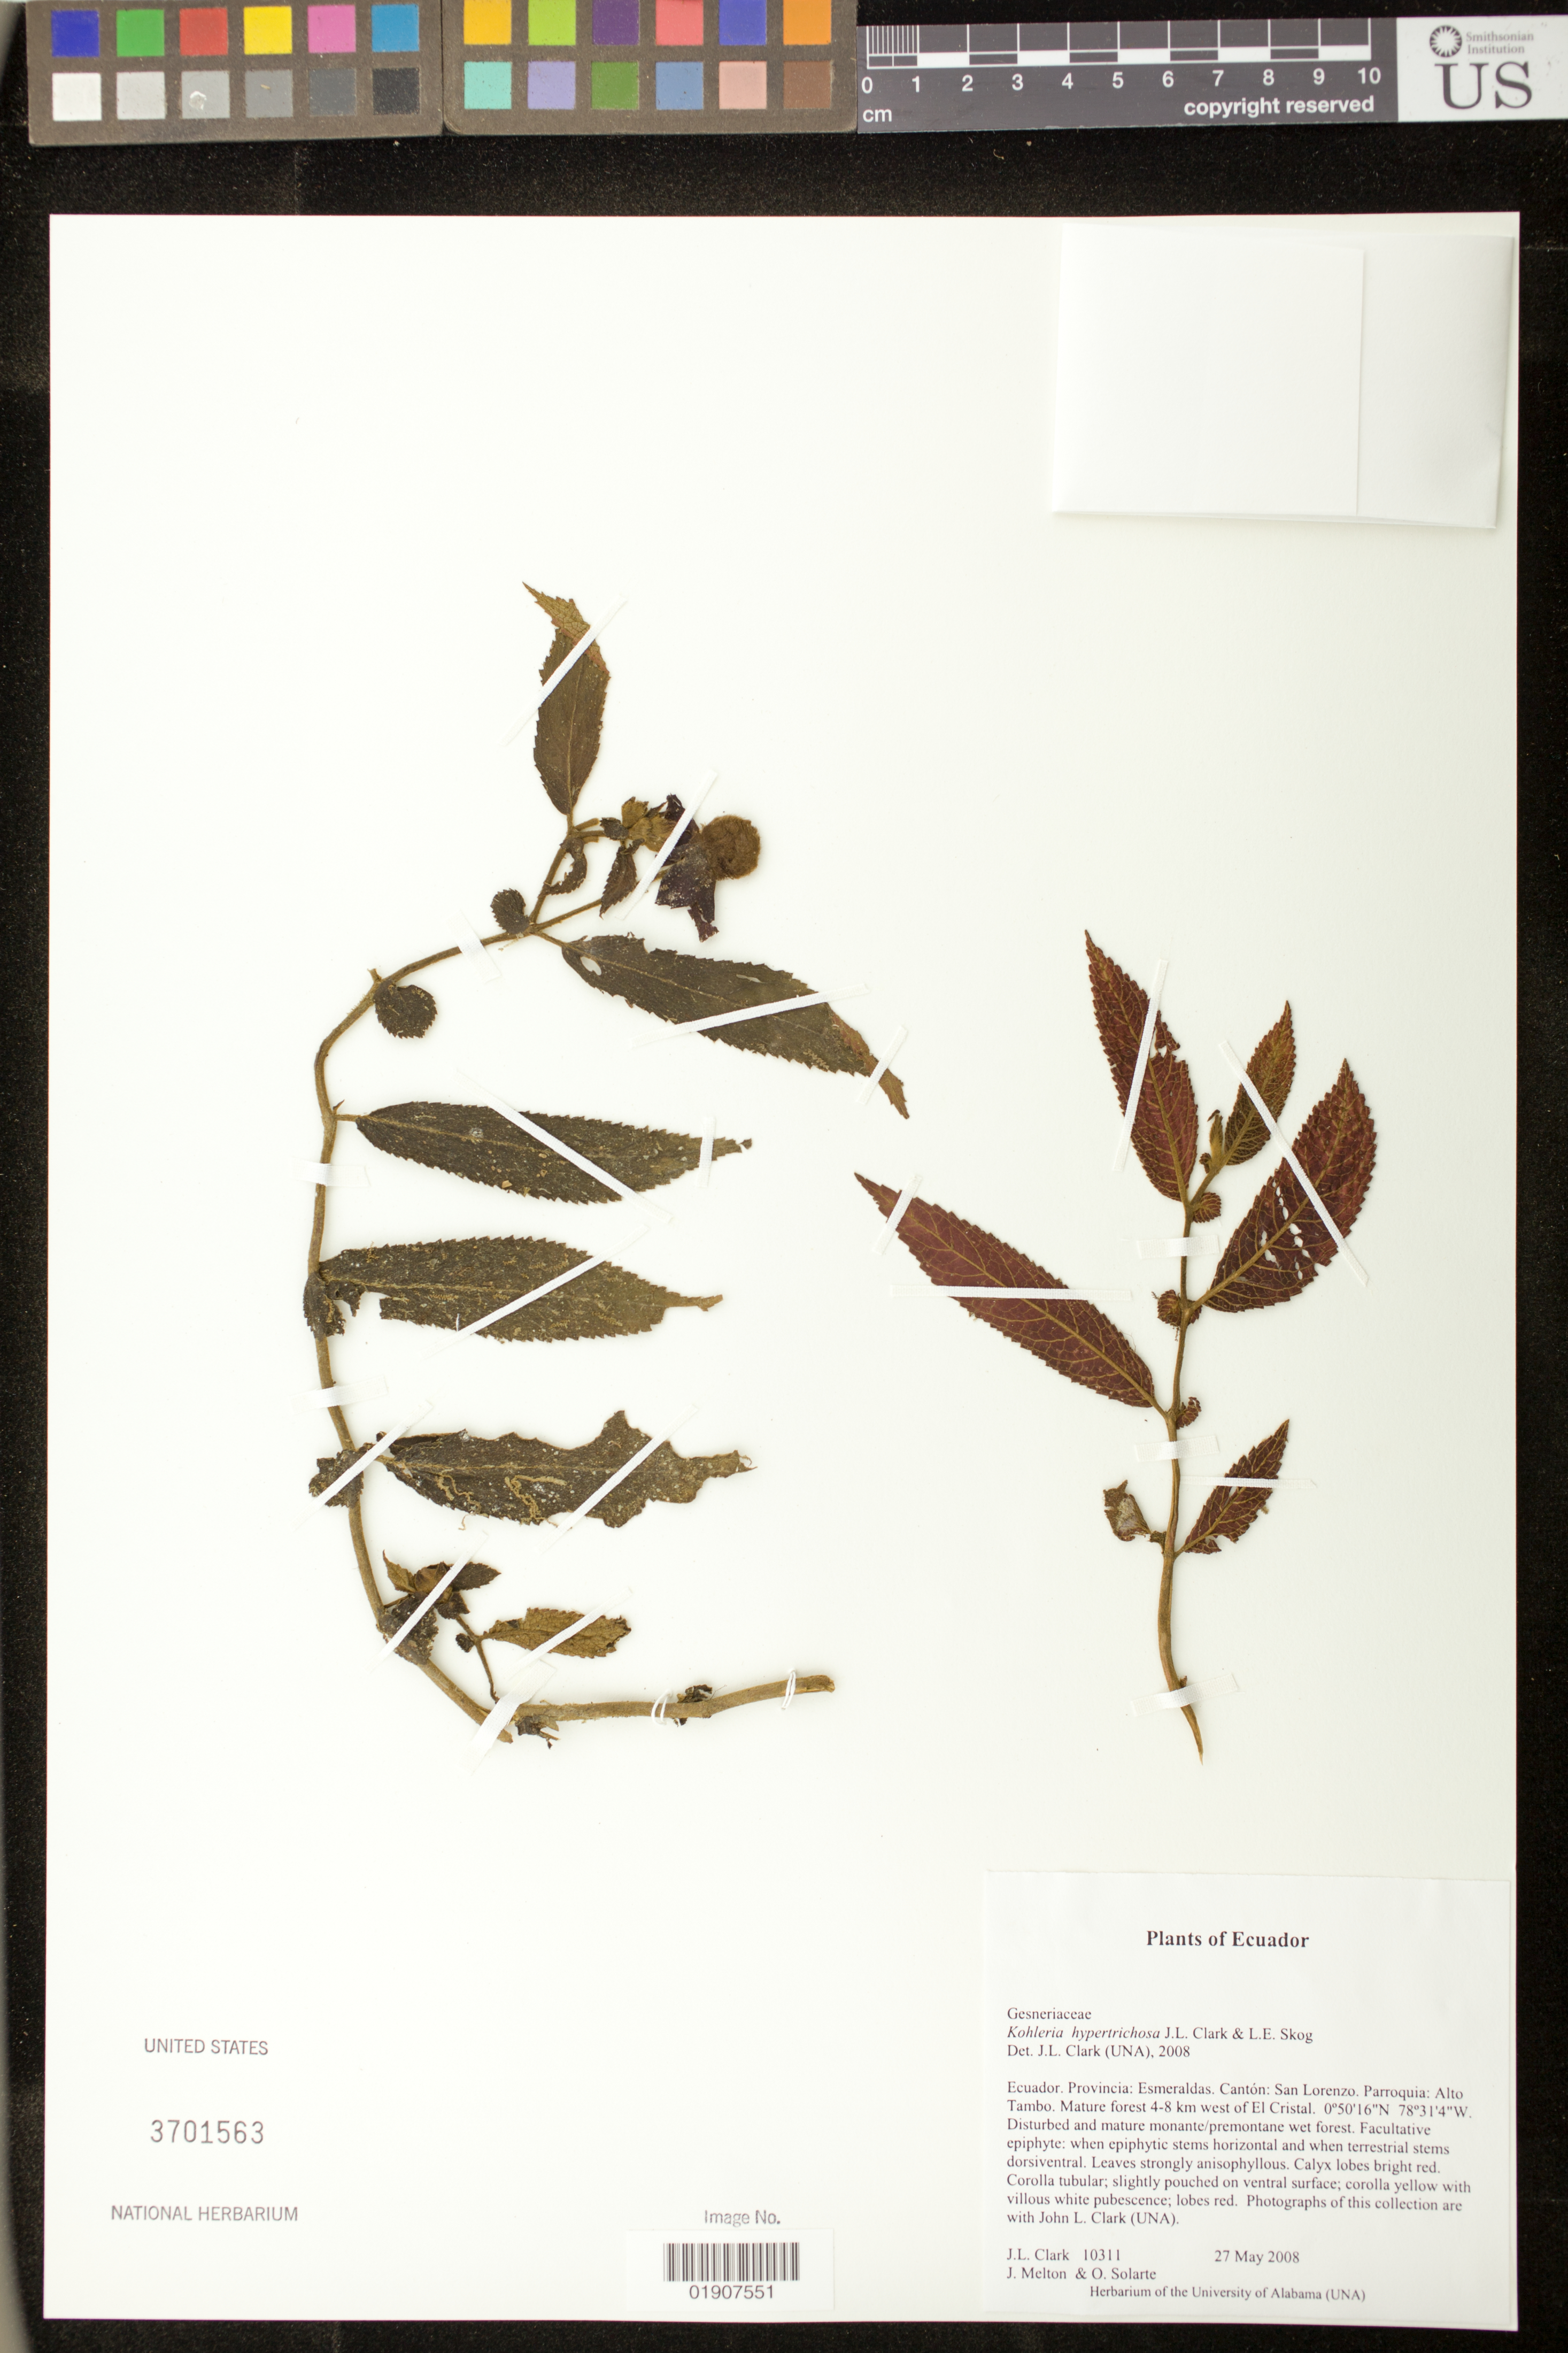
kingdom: Plantae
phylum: Tracheophyta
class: Magnoliopsida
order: Lamiales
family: Gesneriaceae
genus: Kohleria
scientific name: Kohleria hypertrichosa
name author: J.L. Clark & L.E. Skog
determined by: Clark, J. L., (SEL), The Marie Selby Botanical Garden (UNITED STATES)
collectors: J. L. Clark, J. Melton & O. Solarte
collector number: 10311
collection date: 2008-05-27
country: Ecuador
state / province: Esmeraldas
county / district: San Lorenzo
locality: Provincia: Esmeraldas. Cantón: San Lorenzo. Parroquia: Alto Tambo. Mature forest 4-8 km west of El Cristal.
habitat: Disturbed and mature monante/premontane wet forest.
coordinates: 0 50 16 N, 78 31 4 W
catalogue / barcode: US 3701563